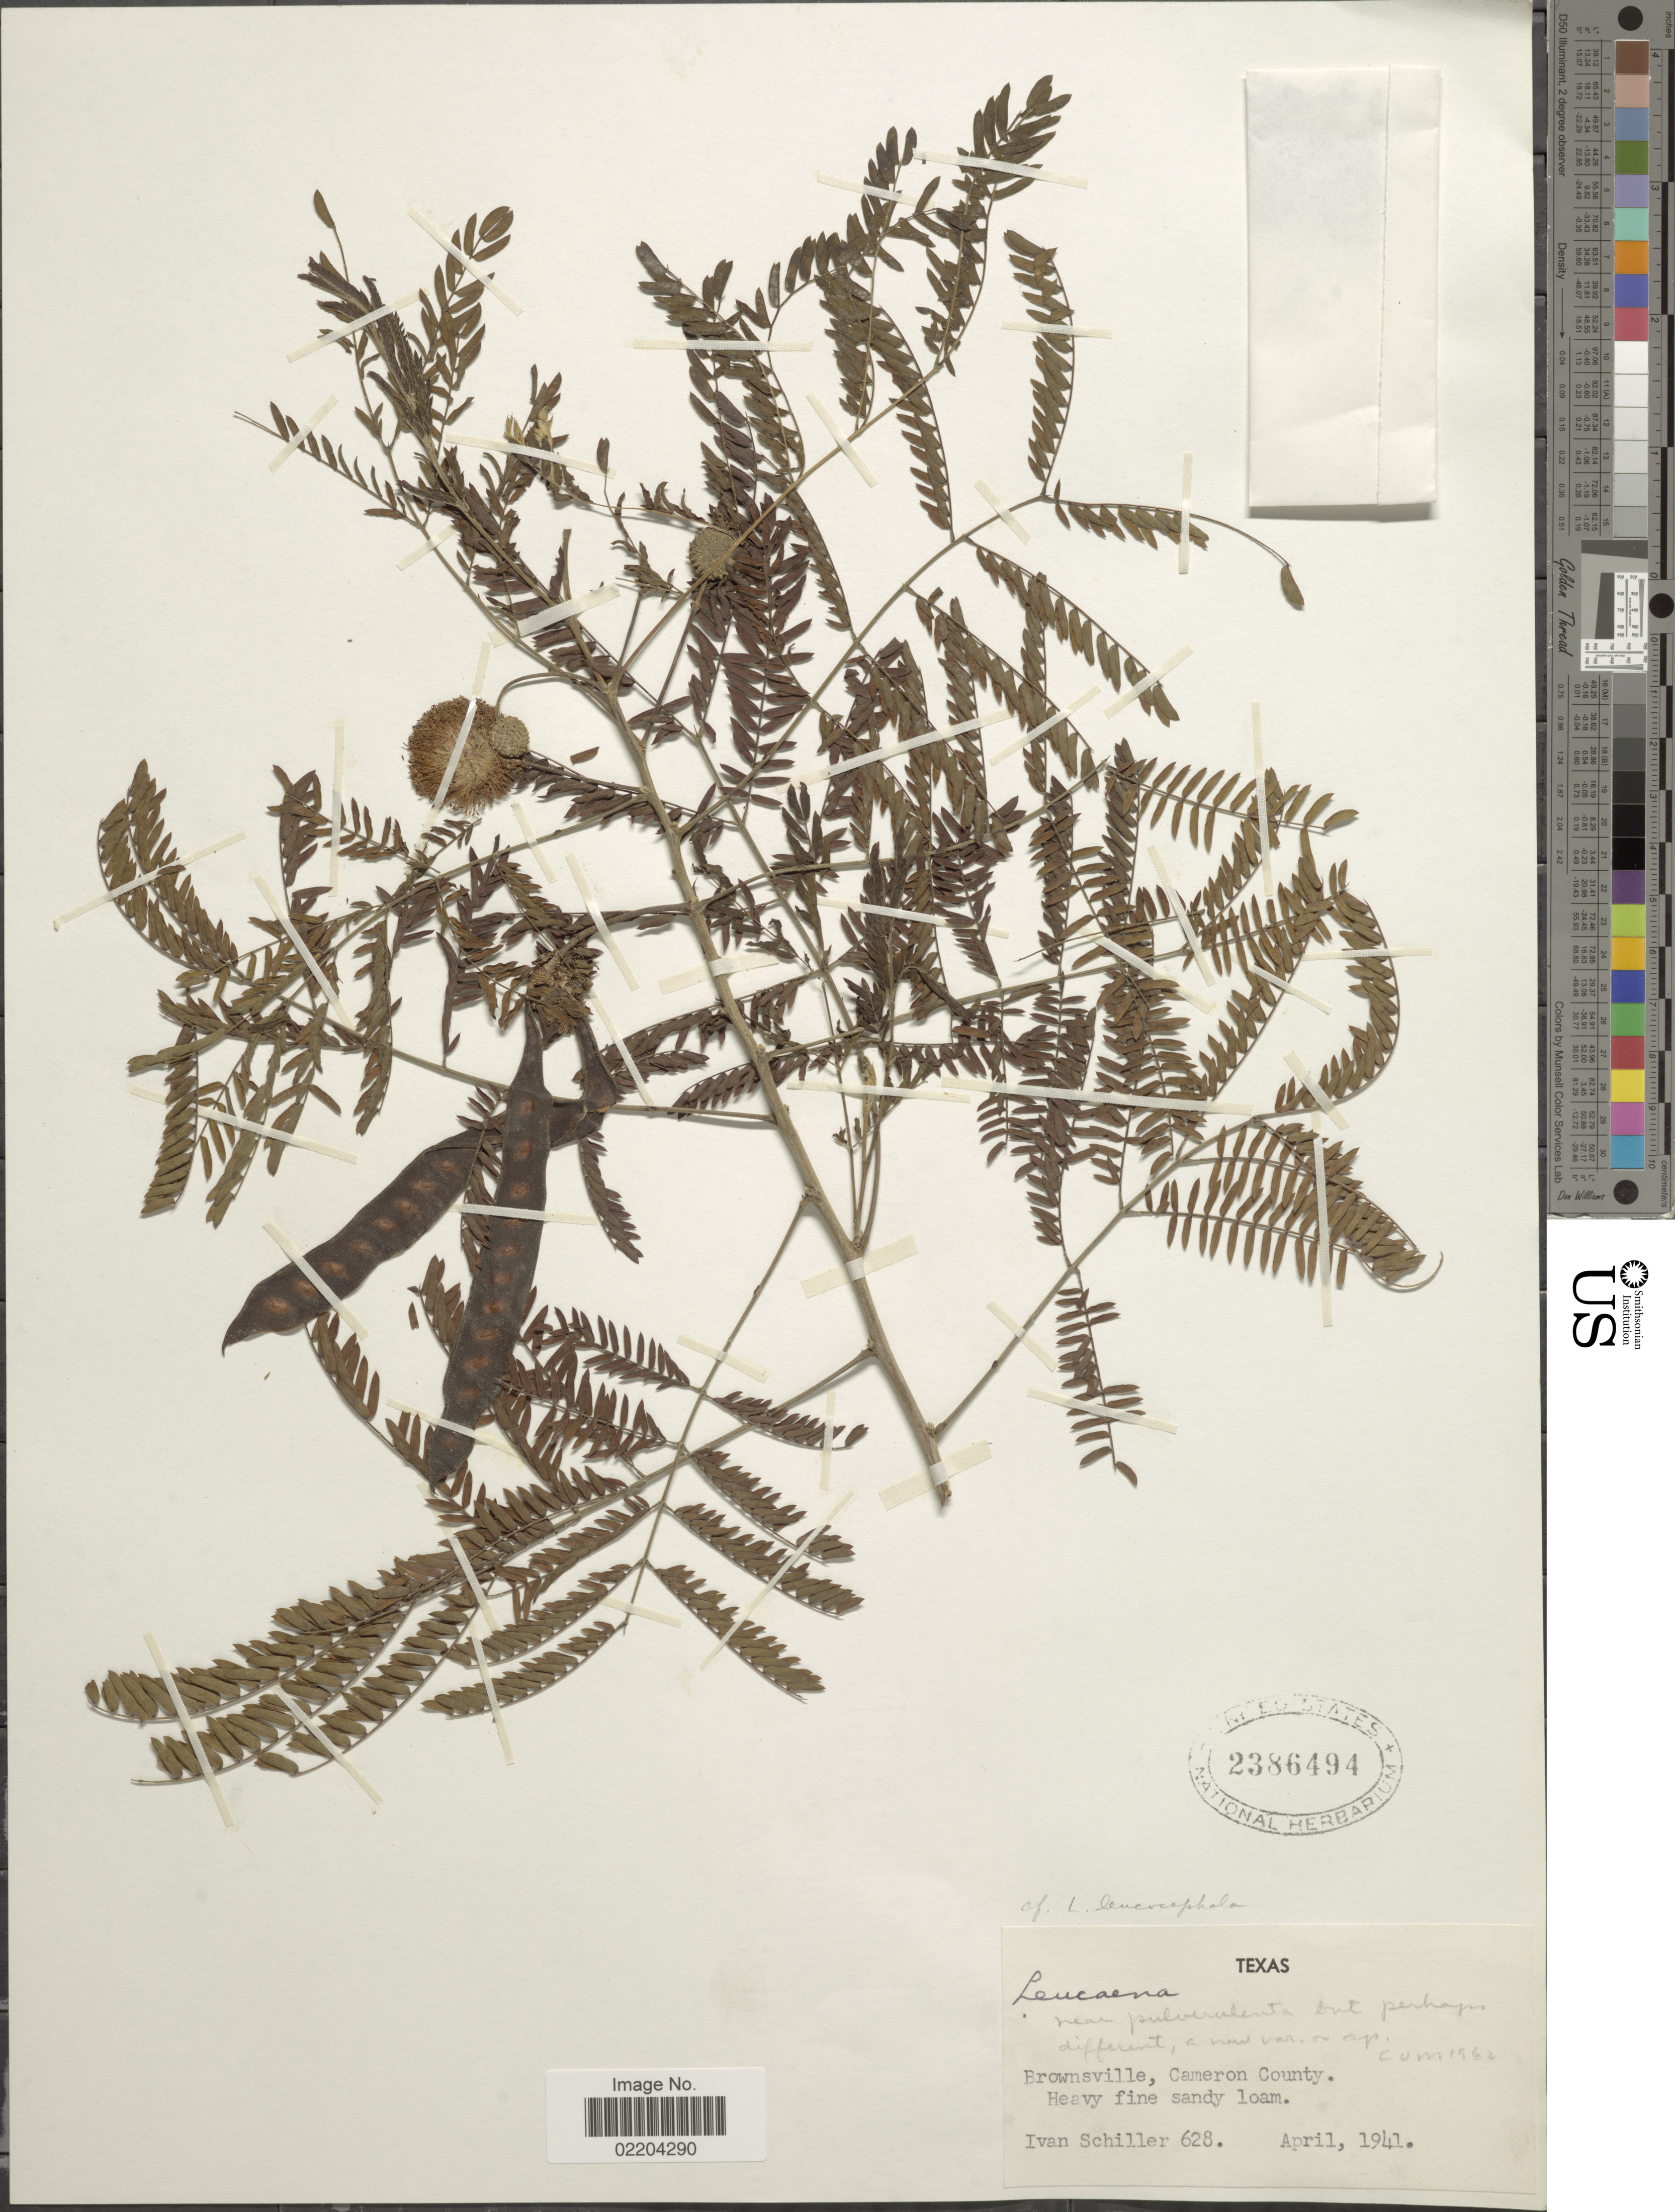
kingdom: Plantae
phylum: Tracheophyta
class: Magnoliopsida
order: Fabales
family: Fabaceae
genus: Leucaena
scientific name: Leucaena glauca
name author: (L.) Benth.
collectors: I. Schiller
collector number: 628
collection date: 1941-04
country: United States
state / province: Texas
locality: Texas, Brownsville, Cameron County,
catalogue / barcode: US 2386494